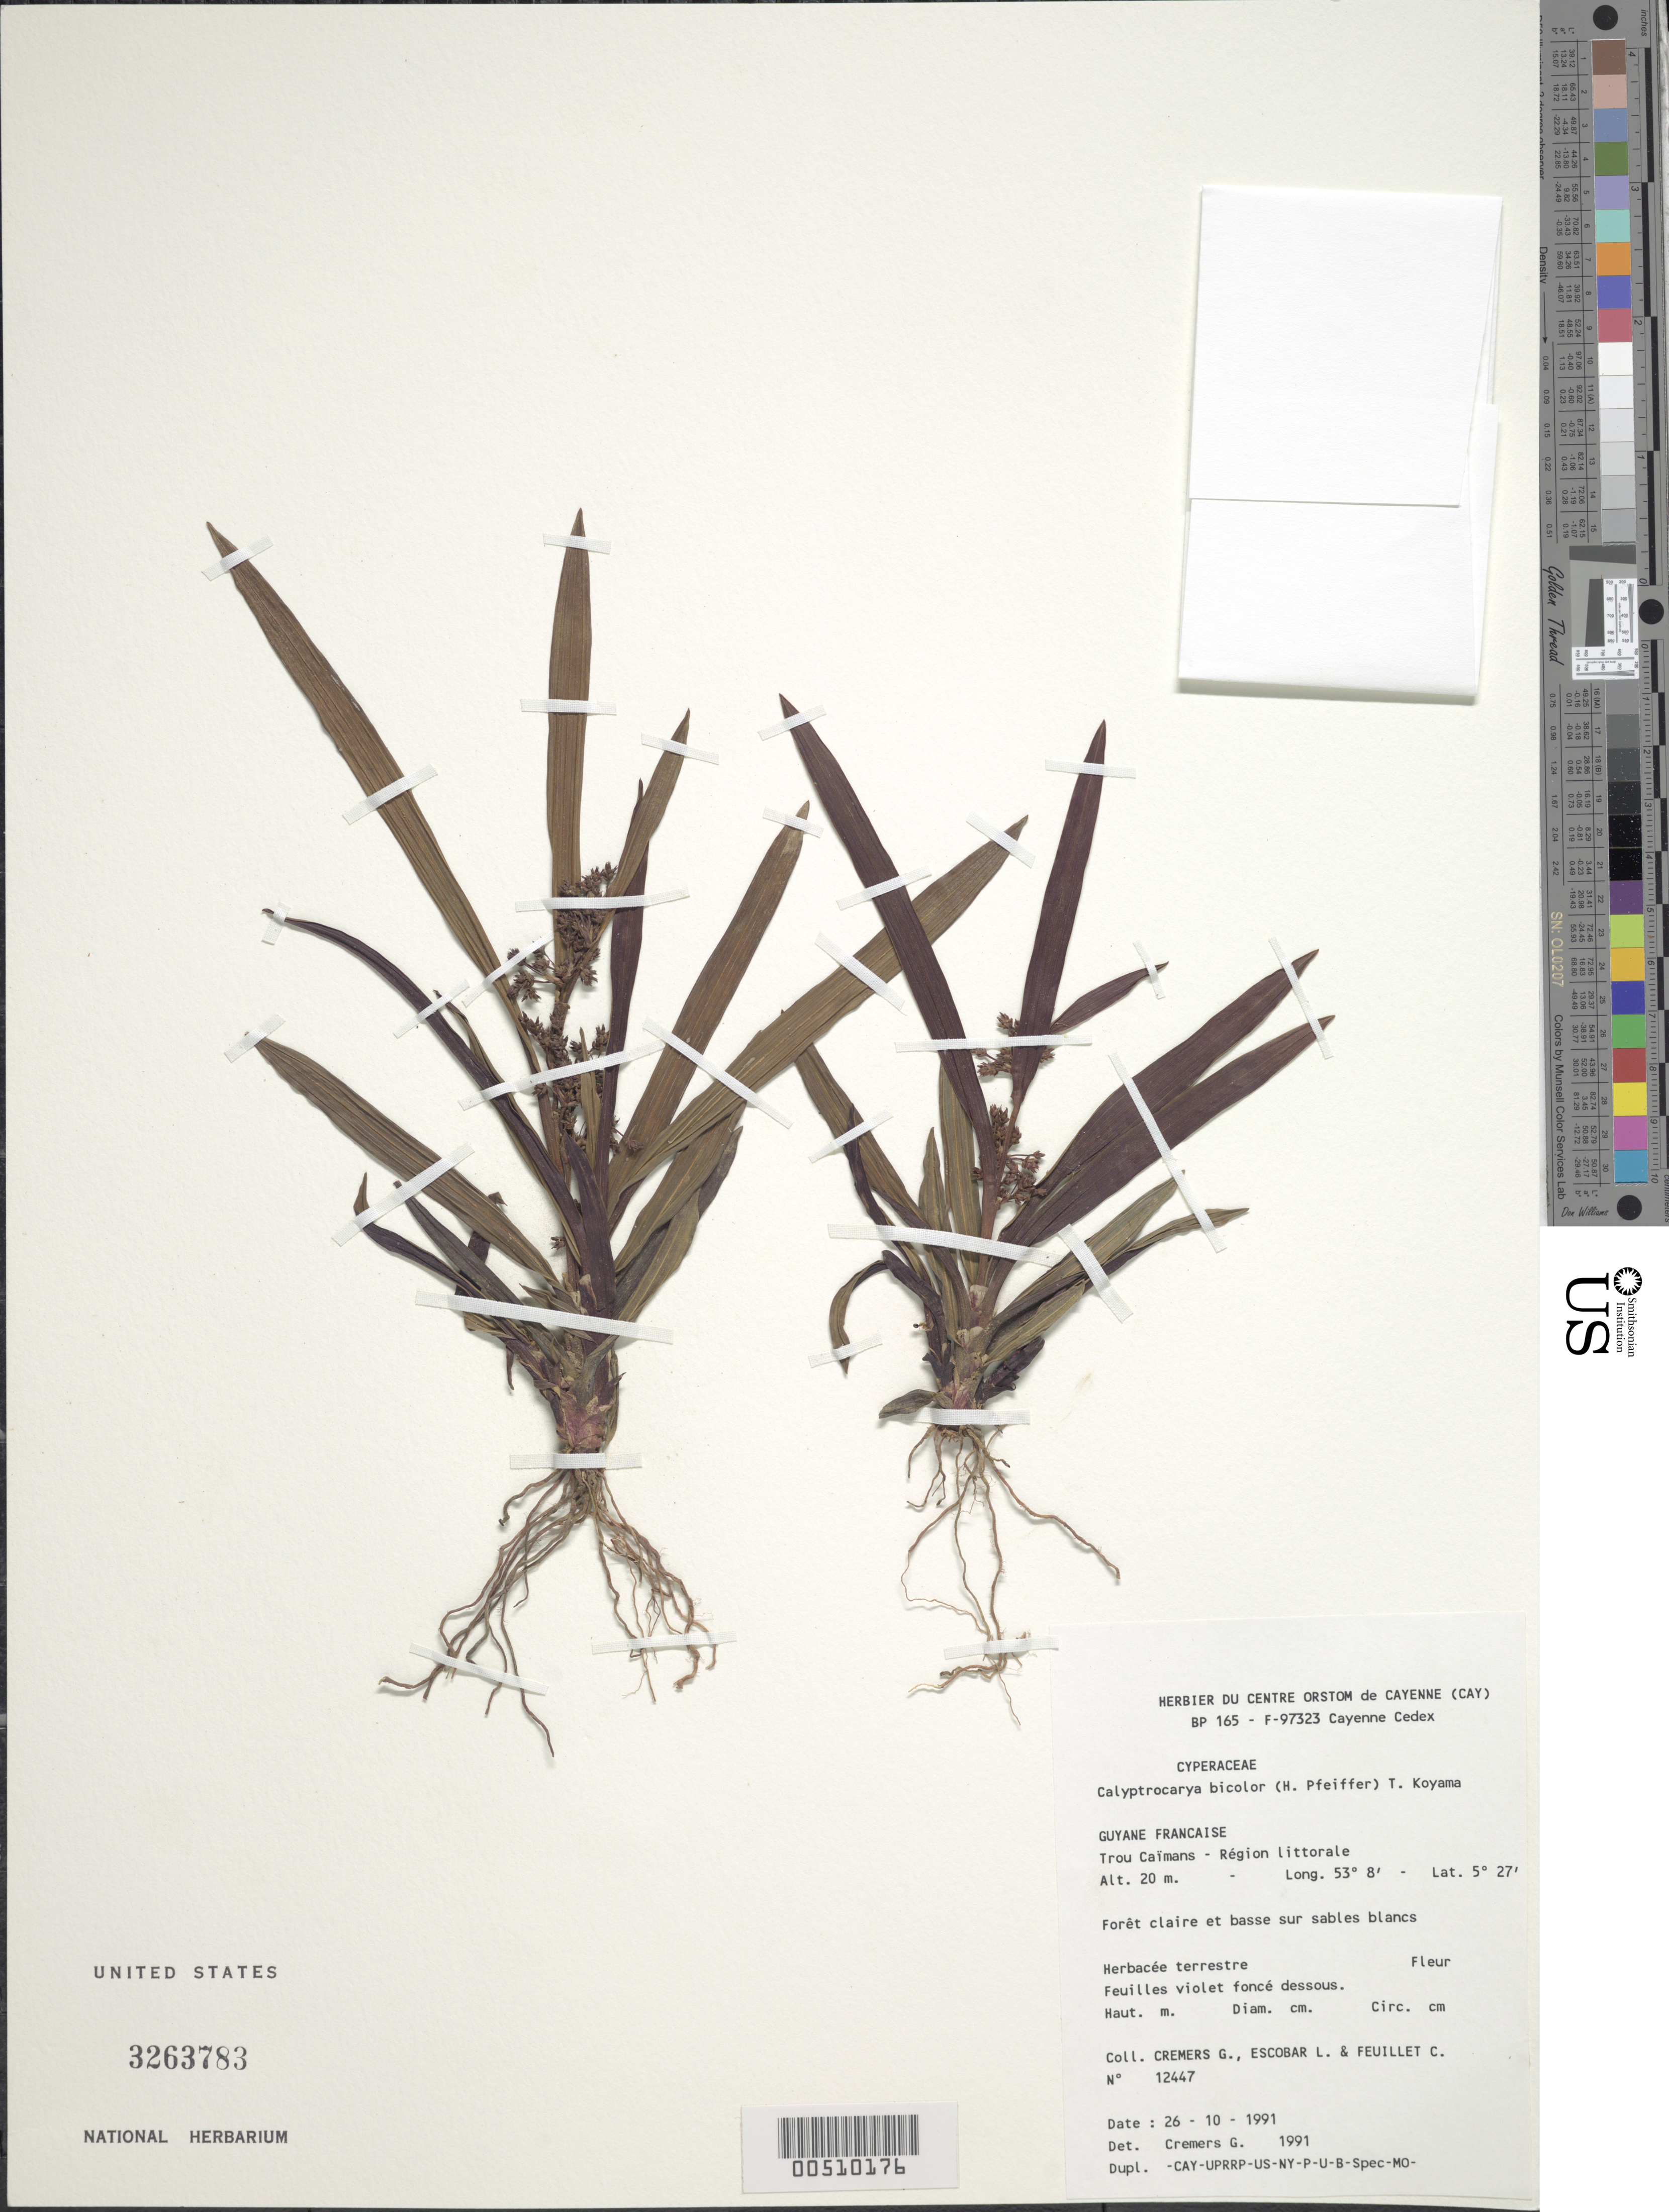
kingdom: Plantae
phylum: Tracheophyta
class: Liliopsida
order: Poales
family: Cyperaceae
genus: Calyptrocarya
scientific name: Calyptrocarya bicolor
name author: (H. Pfeiff.) T. Koyama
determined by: Cremers, Georges A.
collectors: G. Cremers, L. Escobar & C. Feuillet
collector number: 12447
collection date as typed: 26 Oct 1991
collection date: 1991-10-26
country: French Guiana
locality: Trou Caimans - Région littorale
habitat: Foret claire et basse sur sables blancs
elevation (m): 20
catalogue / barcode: US 3263783